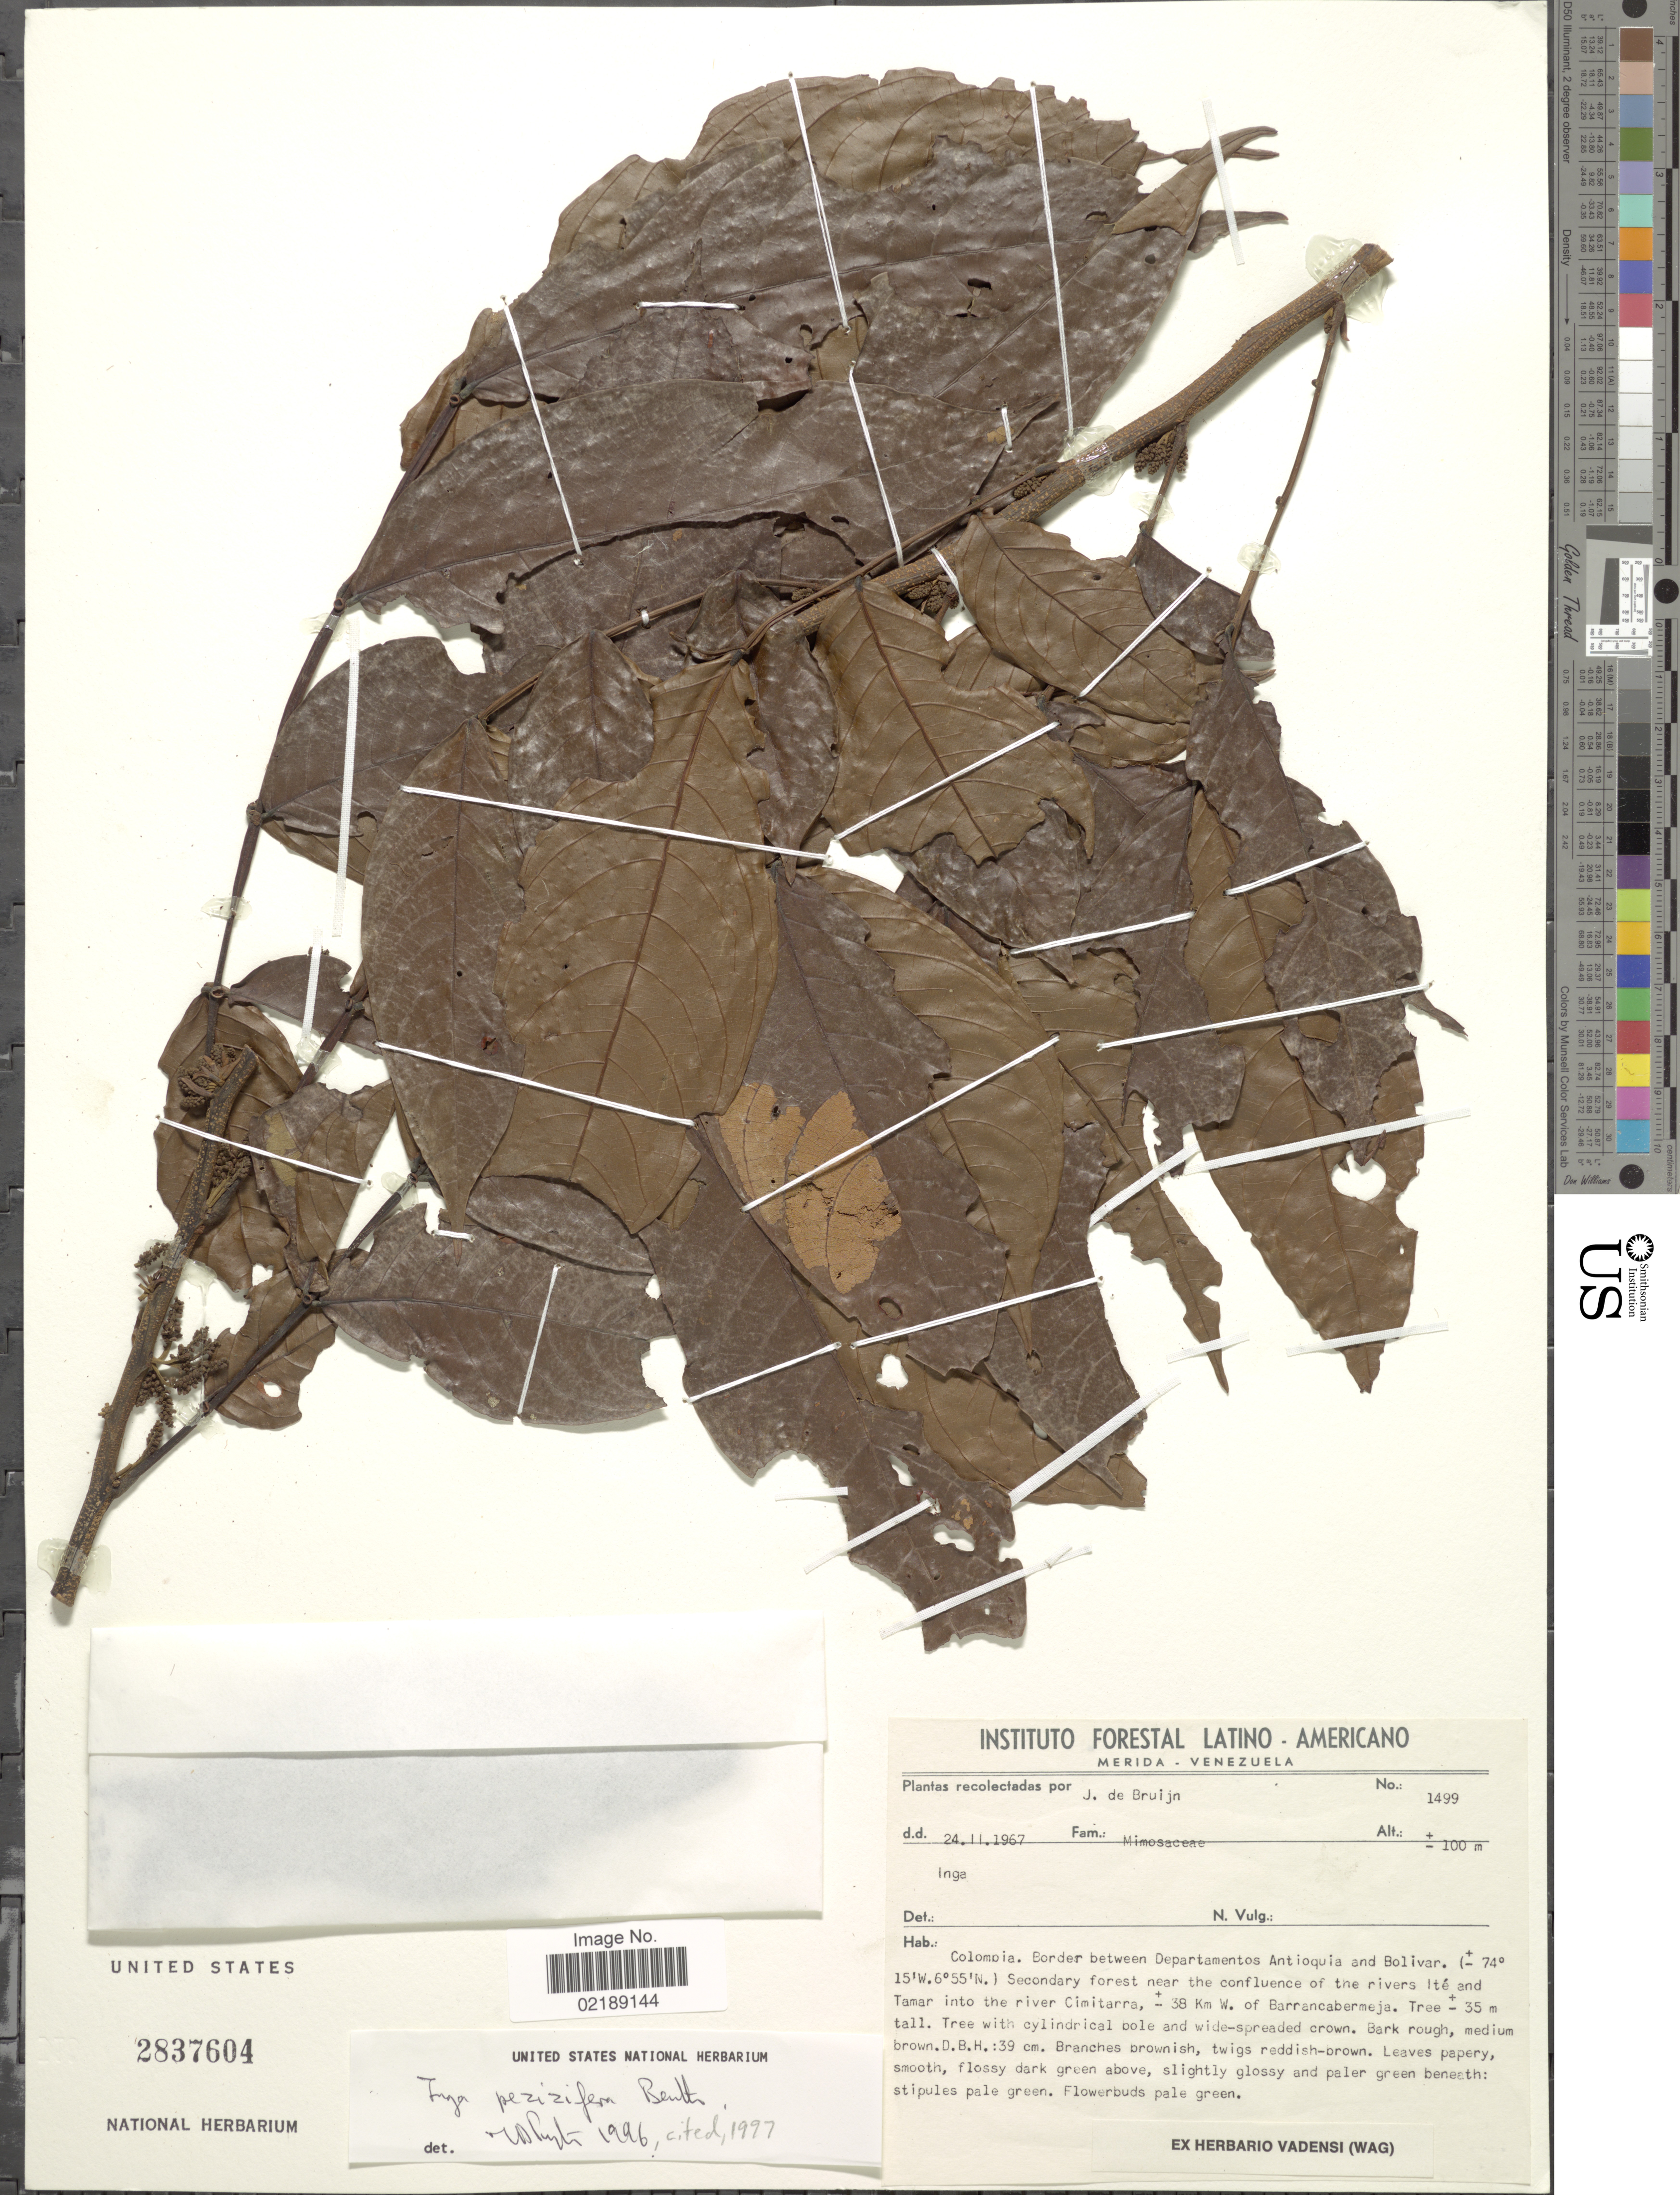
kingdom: Plantae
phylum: Tracheophyta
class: Magnoliopsida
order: Fabales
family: Fabaceae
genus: Inga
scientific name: Inga pezizifera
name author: Benth.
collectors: J. Bruijn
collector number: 1499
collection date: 1967-11-24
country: Colombia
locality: Border between Departamentos Antioquia and Bolivar, near the confluence of the rivers Ite and Tamar into the river Cimitarra, ± 38 km W of Barrancabermeja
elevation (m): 100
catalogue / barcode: US 2837604